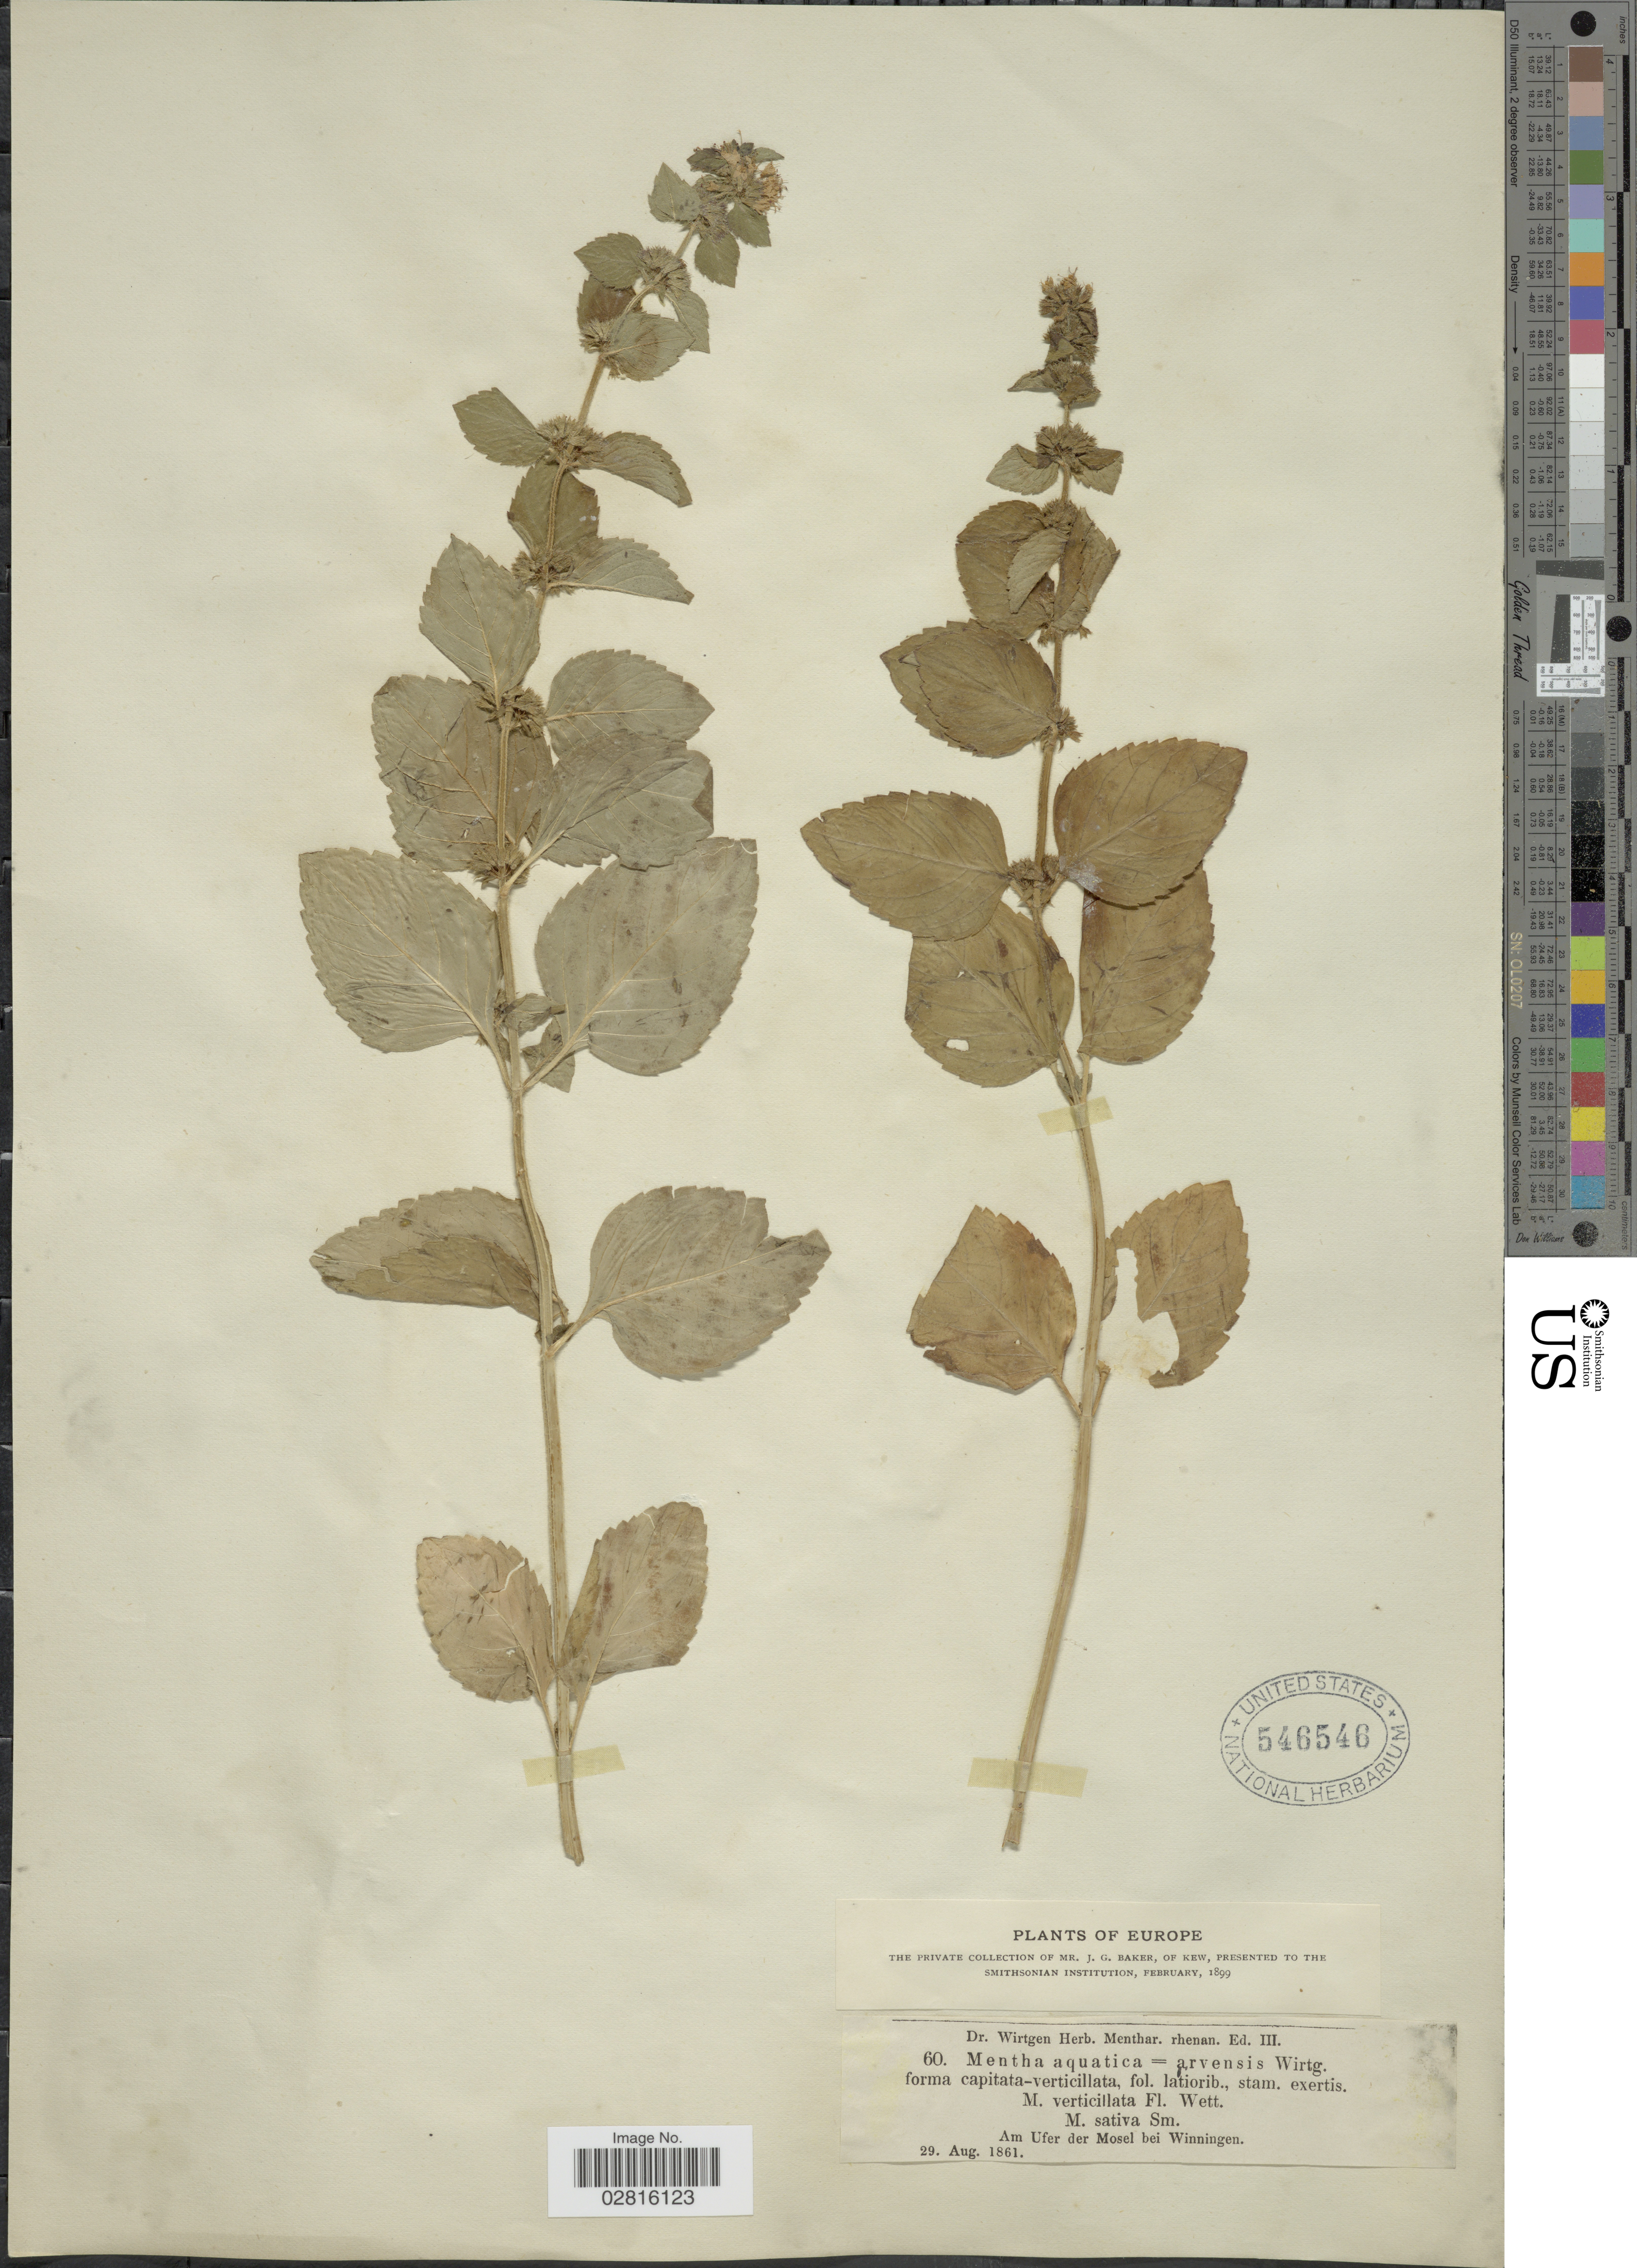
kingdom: Plantae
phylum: Tracheophyta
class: Magnoliopsida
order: Lamiales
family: Lamiaceae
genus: Mentha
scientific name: Mentha aquatica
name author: L.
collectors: Wirtgen, --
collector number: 60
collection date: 1861-08-29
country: Germany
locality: Am Ufer der Mosel bei Winningen. Europe.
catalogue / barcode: US 546546